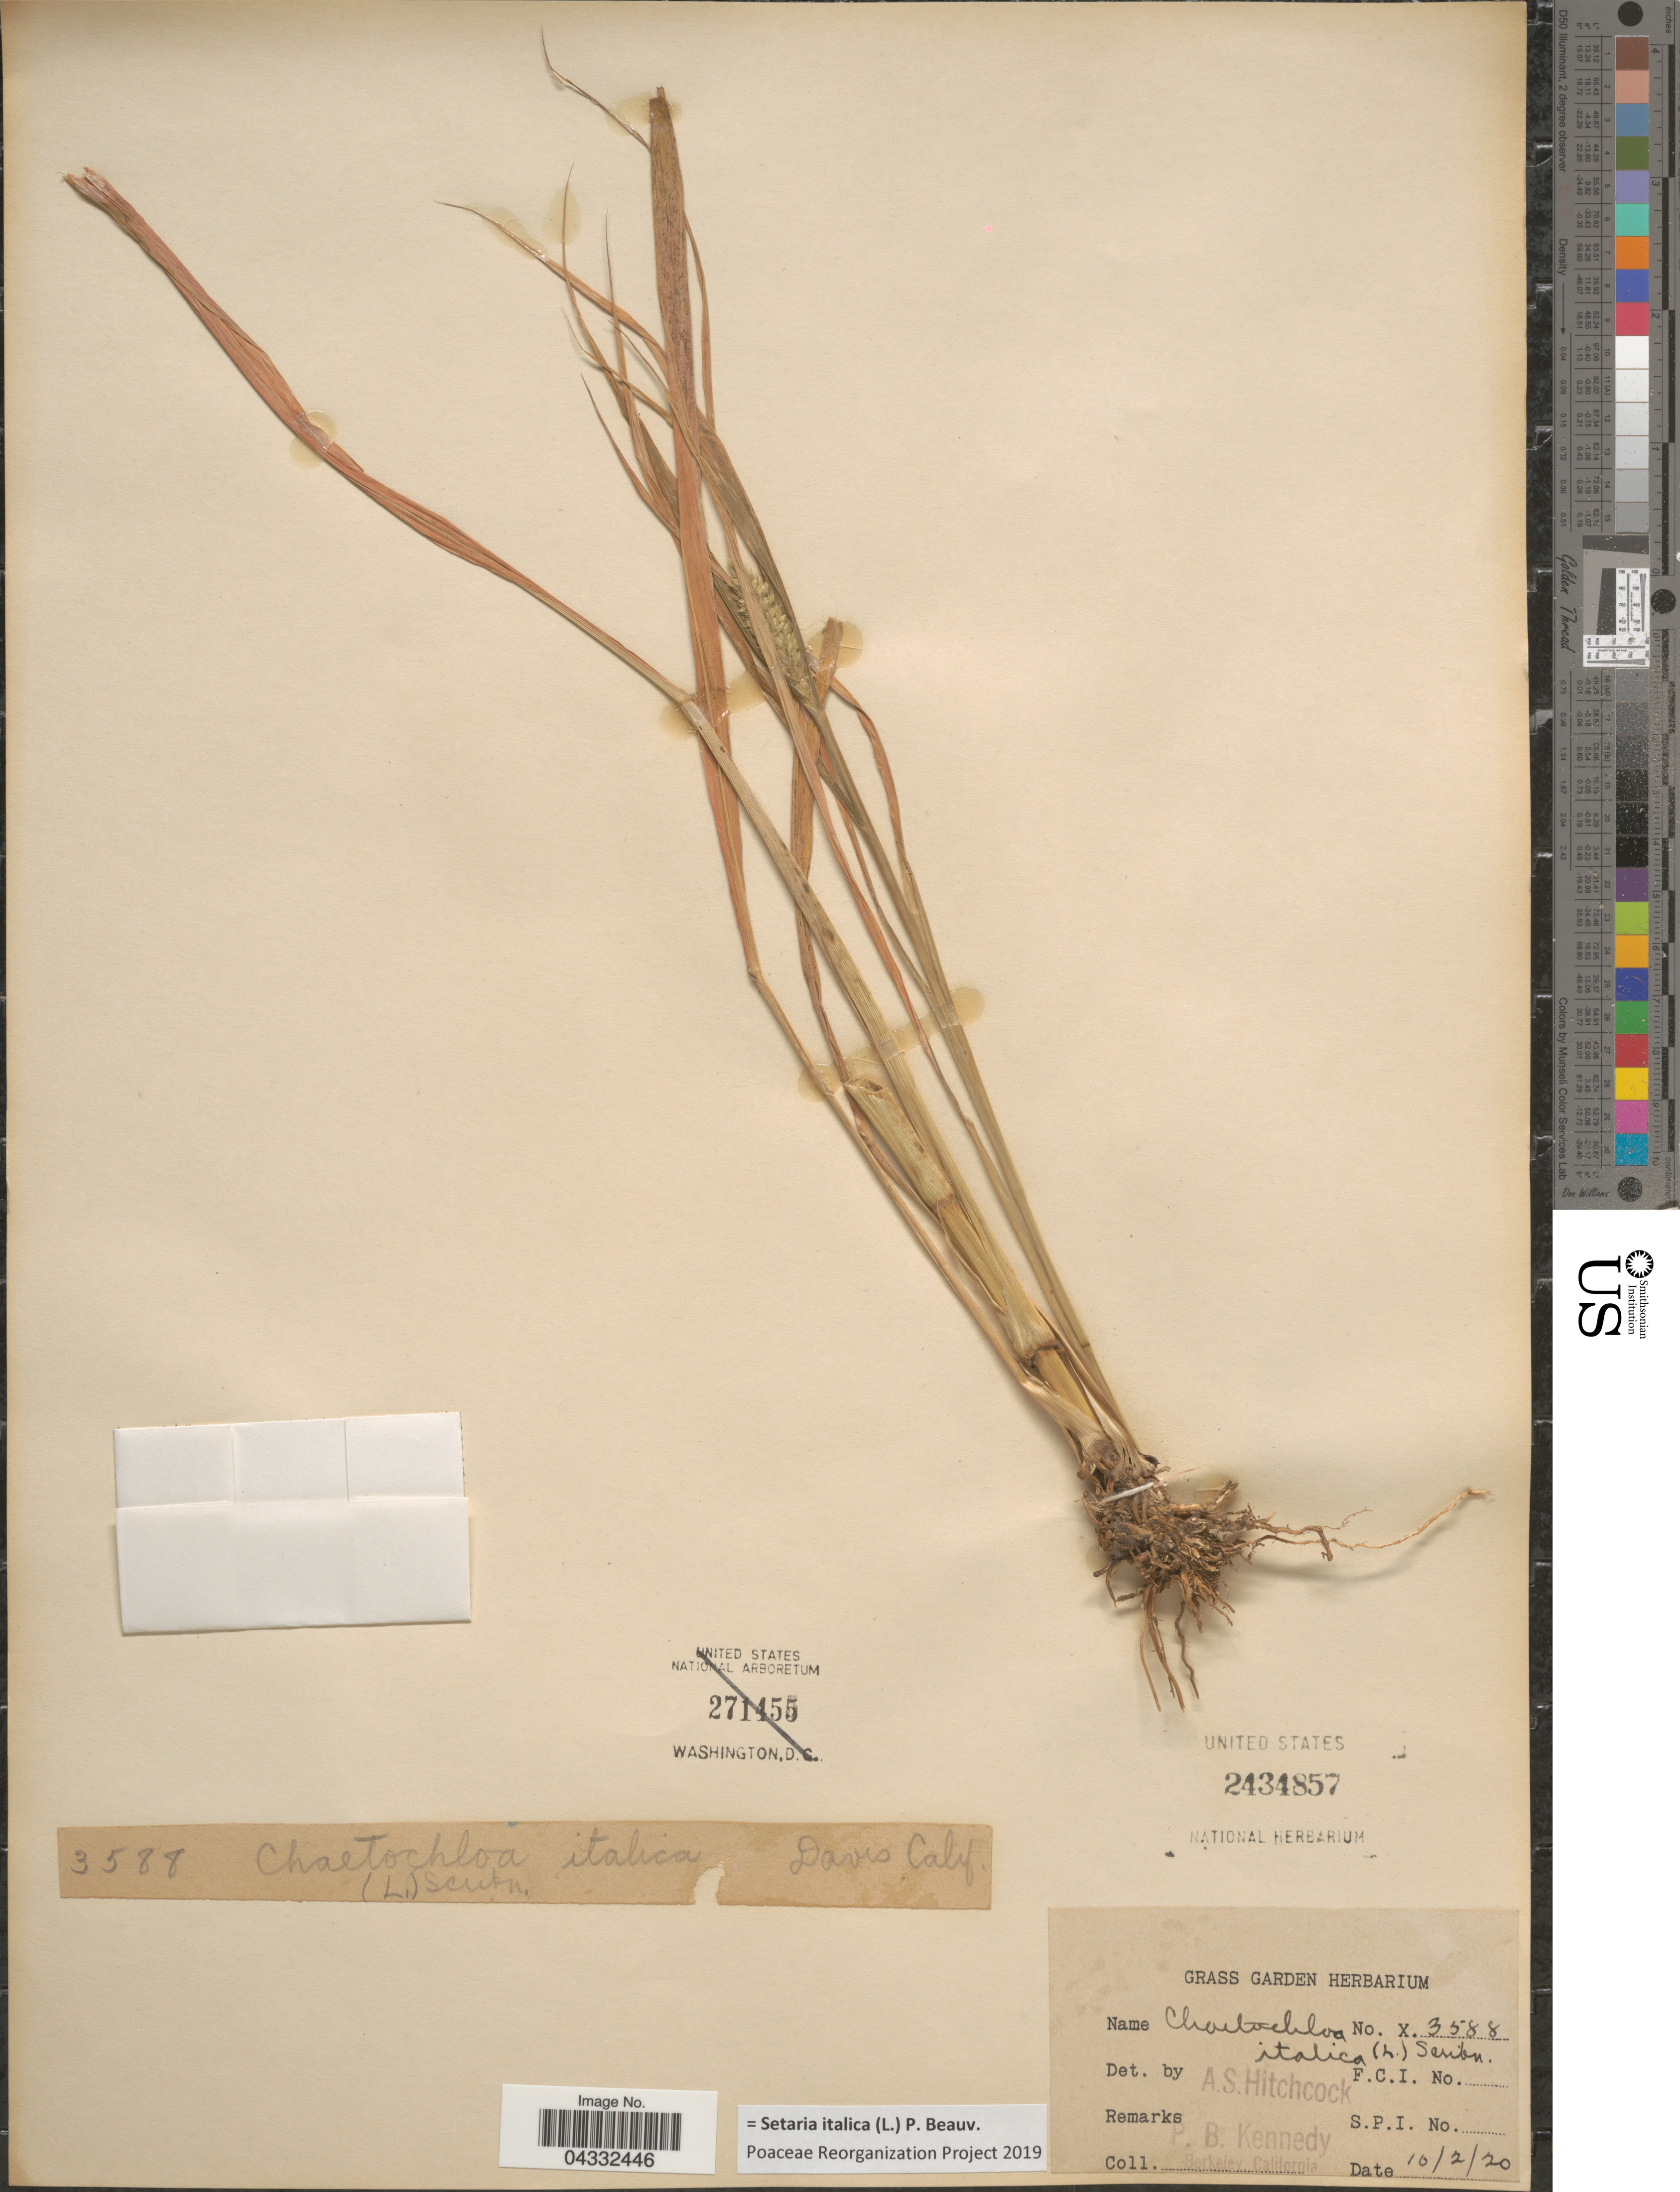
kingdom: Plantae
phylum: Tracheophyta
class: Liliopsida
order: Poales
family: Poaceae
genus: Setaria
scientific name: Setaria italica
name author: (L.) P. Beauv.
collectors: P. B. Kennedy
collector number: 3588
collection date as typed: Transcribed d/m/y: 2/10/20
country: United States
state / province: California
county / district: Yolo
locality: Davis.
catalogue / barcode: US 2434857